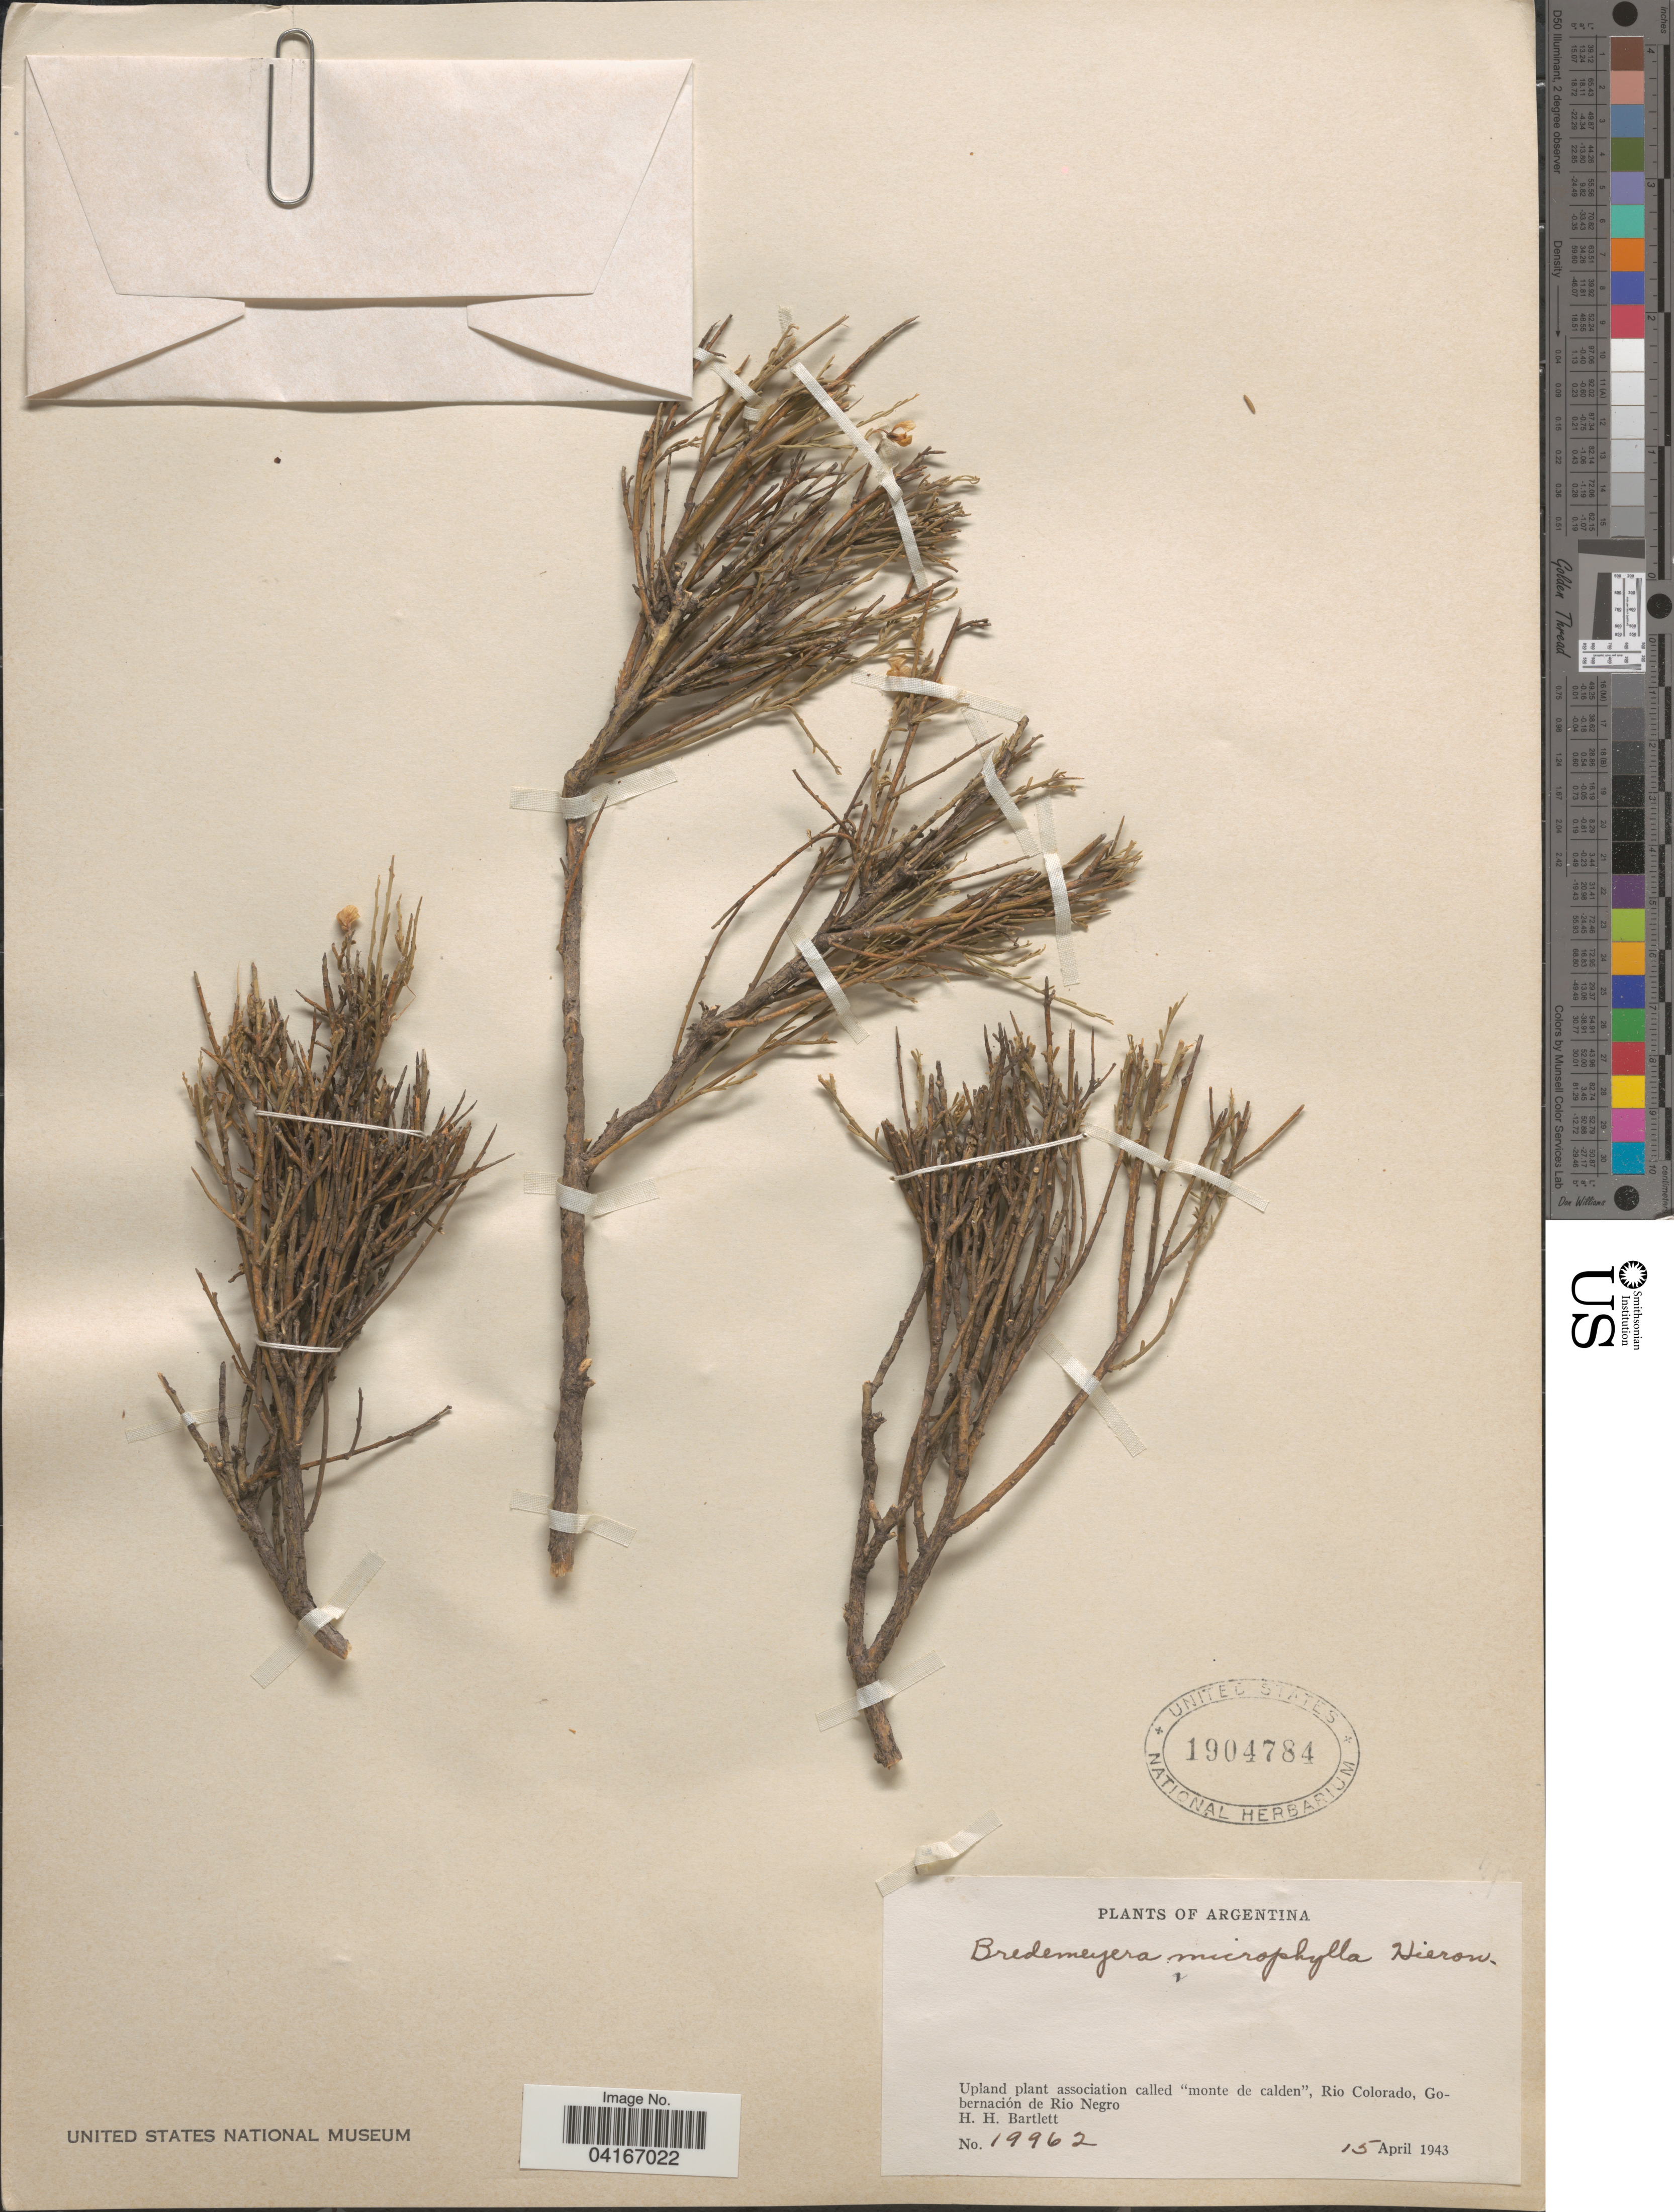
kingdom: Plantae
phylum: Tracheophyta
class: Magnoliopsida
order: Fabales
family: Polygalaceae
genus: Rhamphopetalum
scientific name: Rhamphopetalum microphyllum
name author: (Griseb.) J.F.B. Pastore & M. Mota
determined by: Strong, Mark T., (BOT), Smithsonian Institution - National Museum of Natural History (UNITED STATES)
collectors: H. H. Bartlett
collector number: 19962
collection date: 1943-04-15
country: Argentina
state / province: Rio Negro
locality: Upland plant association called "monte de calden", Rio Colorado, Gobernación de Rio Negro.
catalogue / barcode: US 1904784